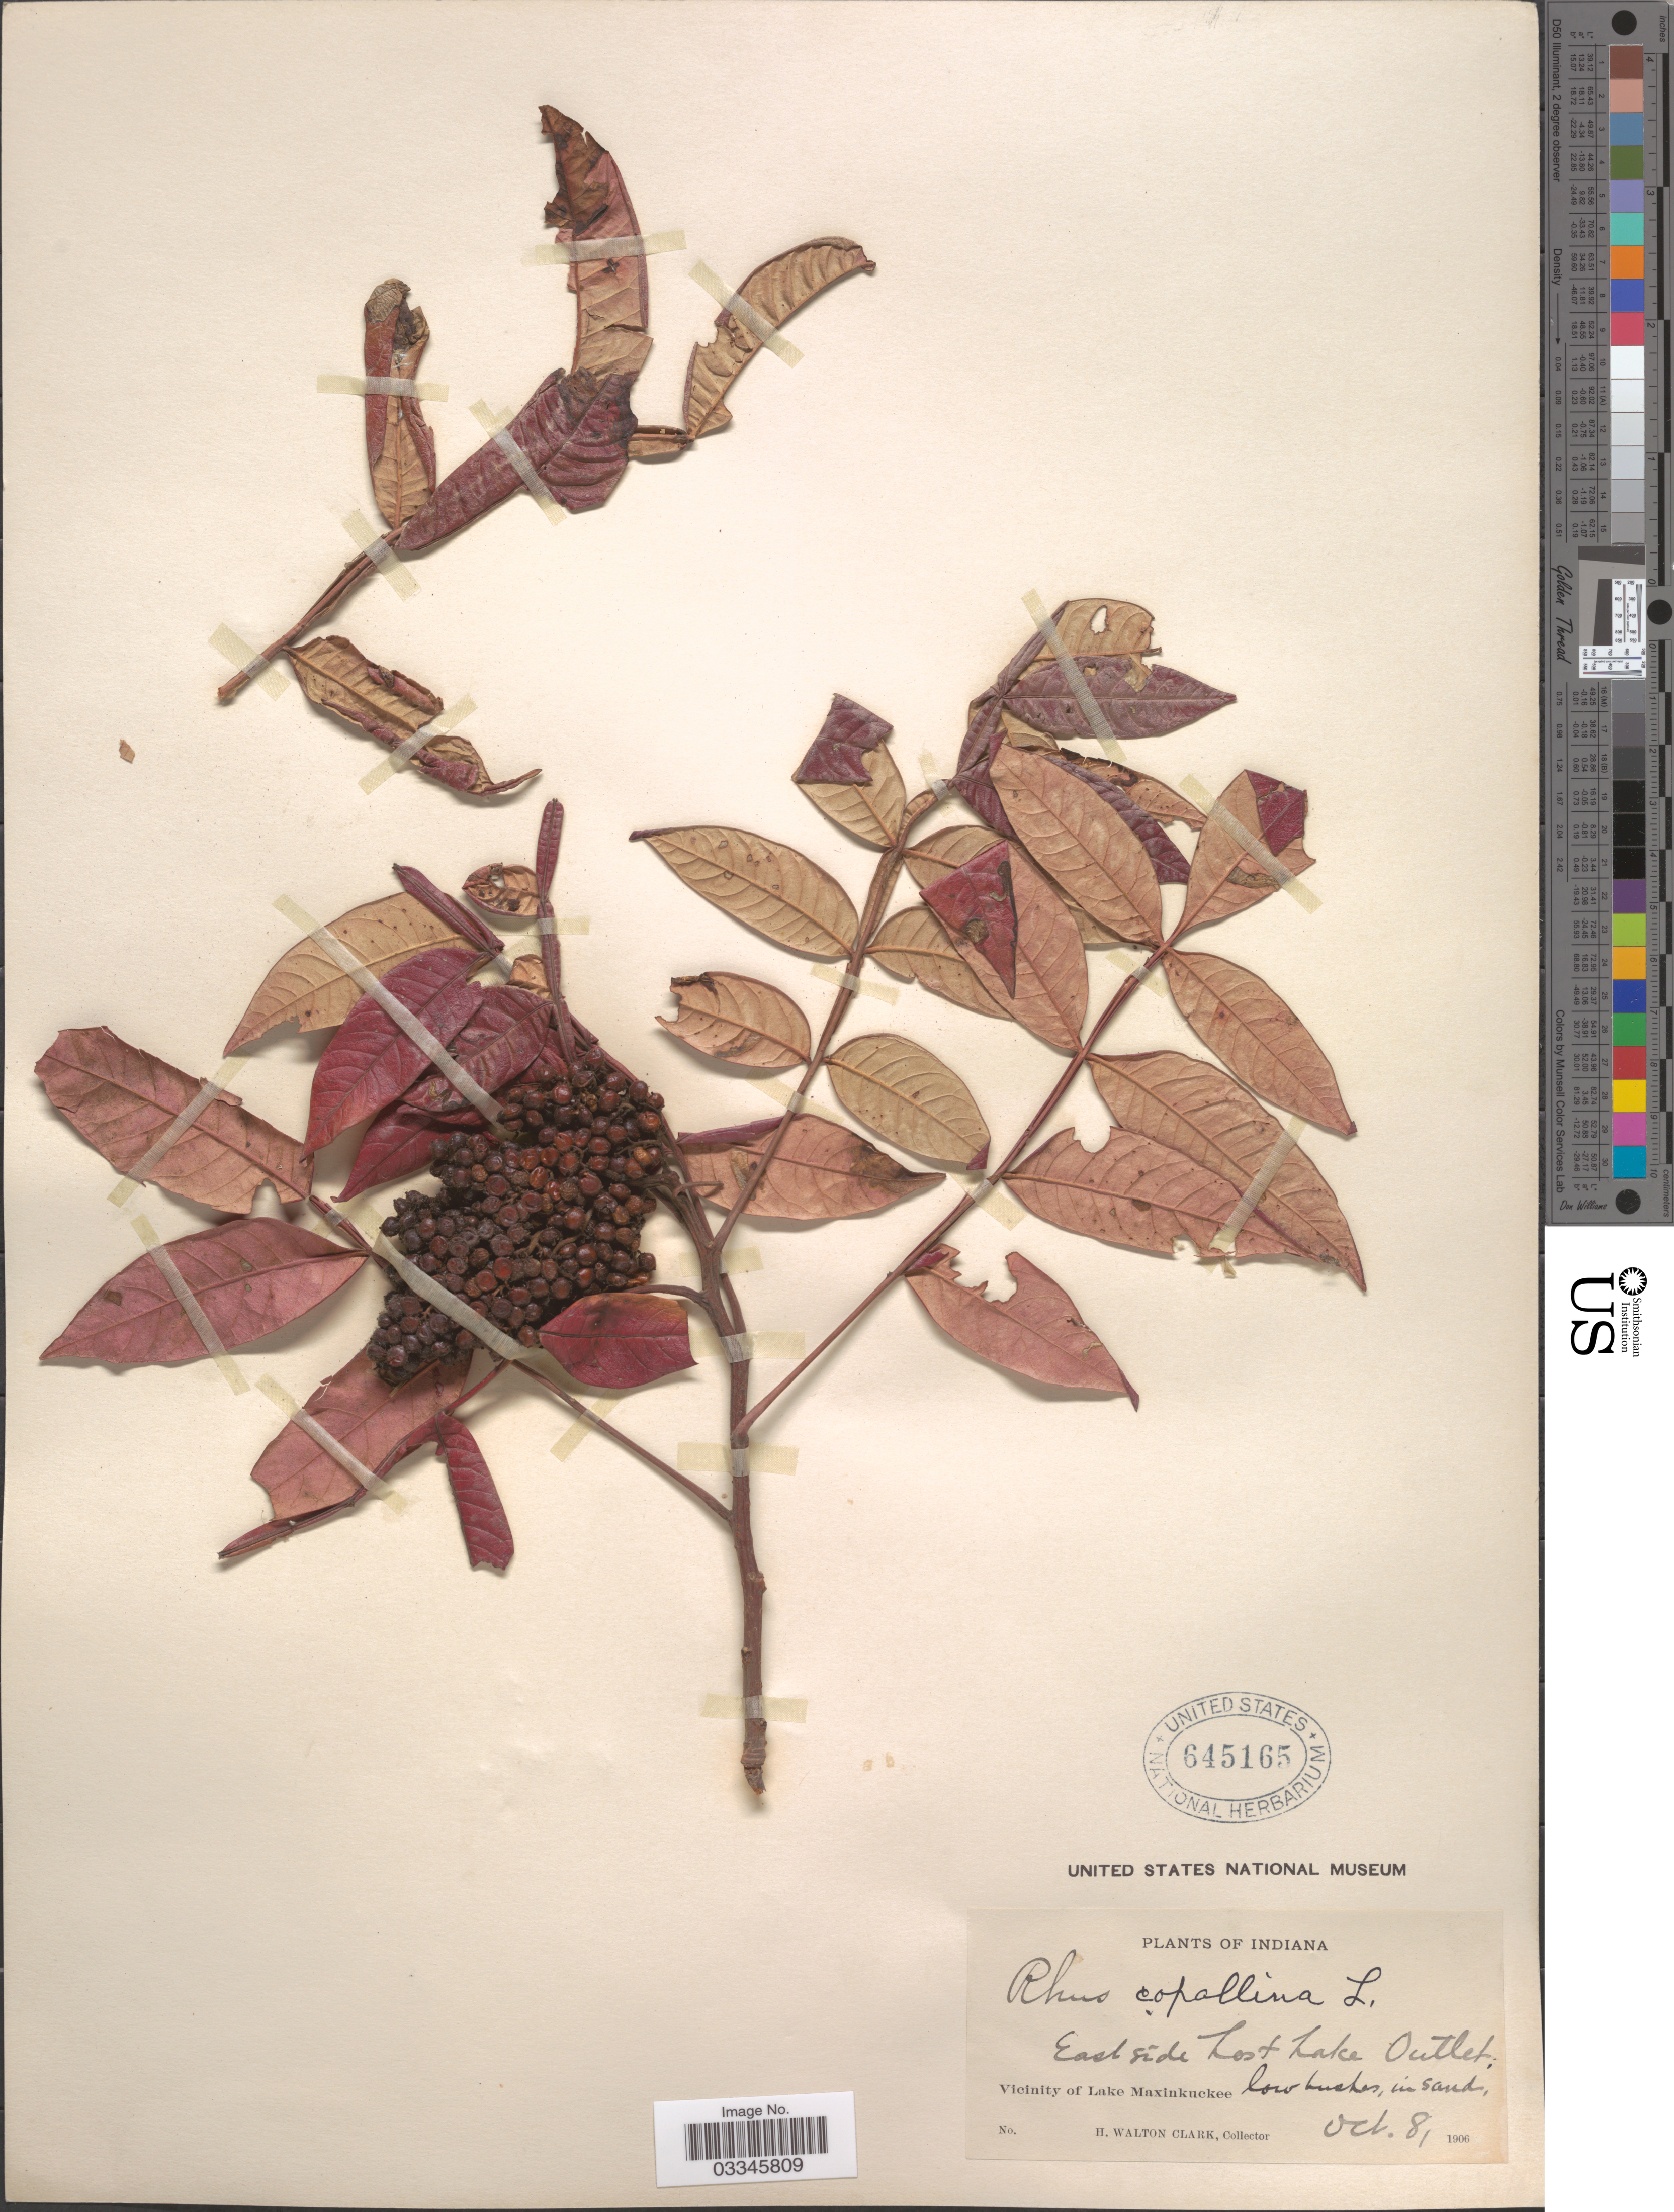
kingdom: Plantae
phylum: Tracheophyta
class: Magnoliopsida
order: Sapindales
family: Anacardiaceae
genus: Rhus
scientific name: Rhus copallinum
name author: L.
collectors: H. W. Clark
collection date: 1906-10-08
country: United States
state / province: Indiana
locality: East side Lost Lake Outlet. Vicinity of Lake Maxinkuckee.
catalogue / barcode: US 645165